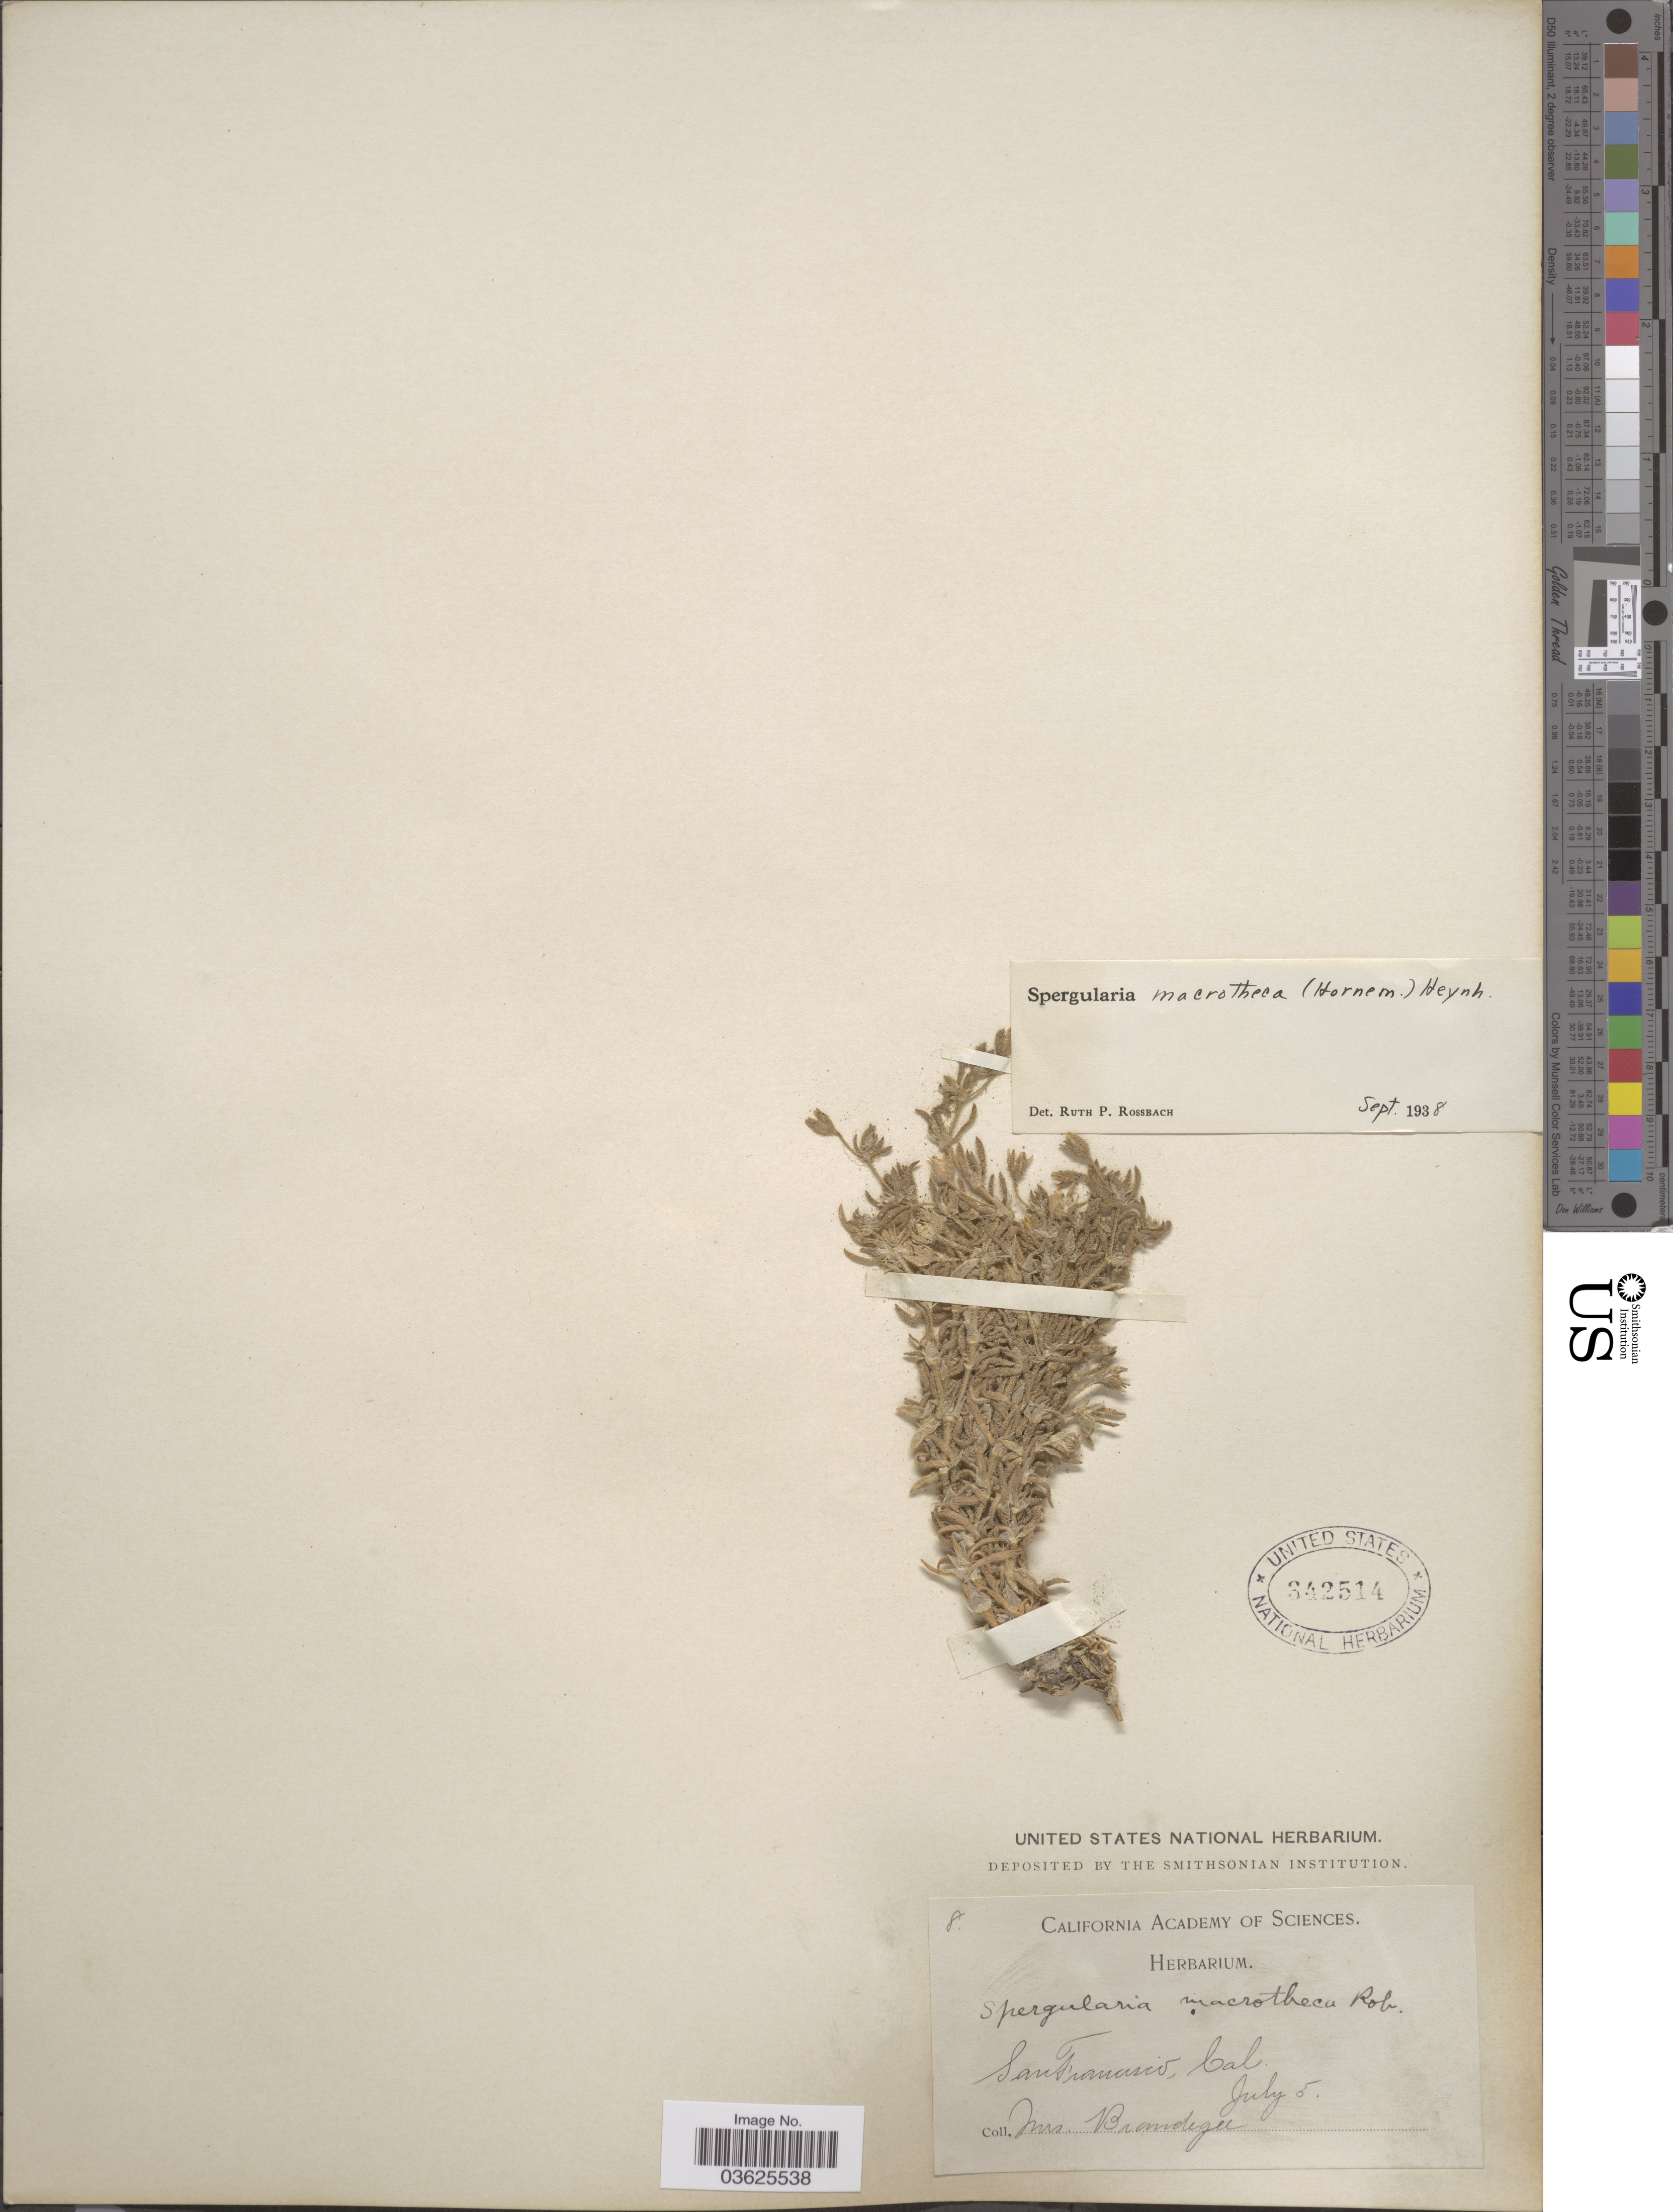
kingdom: Plantae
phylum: Tracheophyta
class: Magnoliopsida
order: Caryophyllales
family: Caryophyllaceae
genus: Spergularia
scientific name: Spergularia macrotheca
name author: (Hornem.) Heynh.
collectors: M. K. Brandegee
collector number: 8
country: United States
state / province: California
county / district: San Francisco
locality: San Francisco.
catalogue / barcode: US 342514